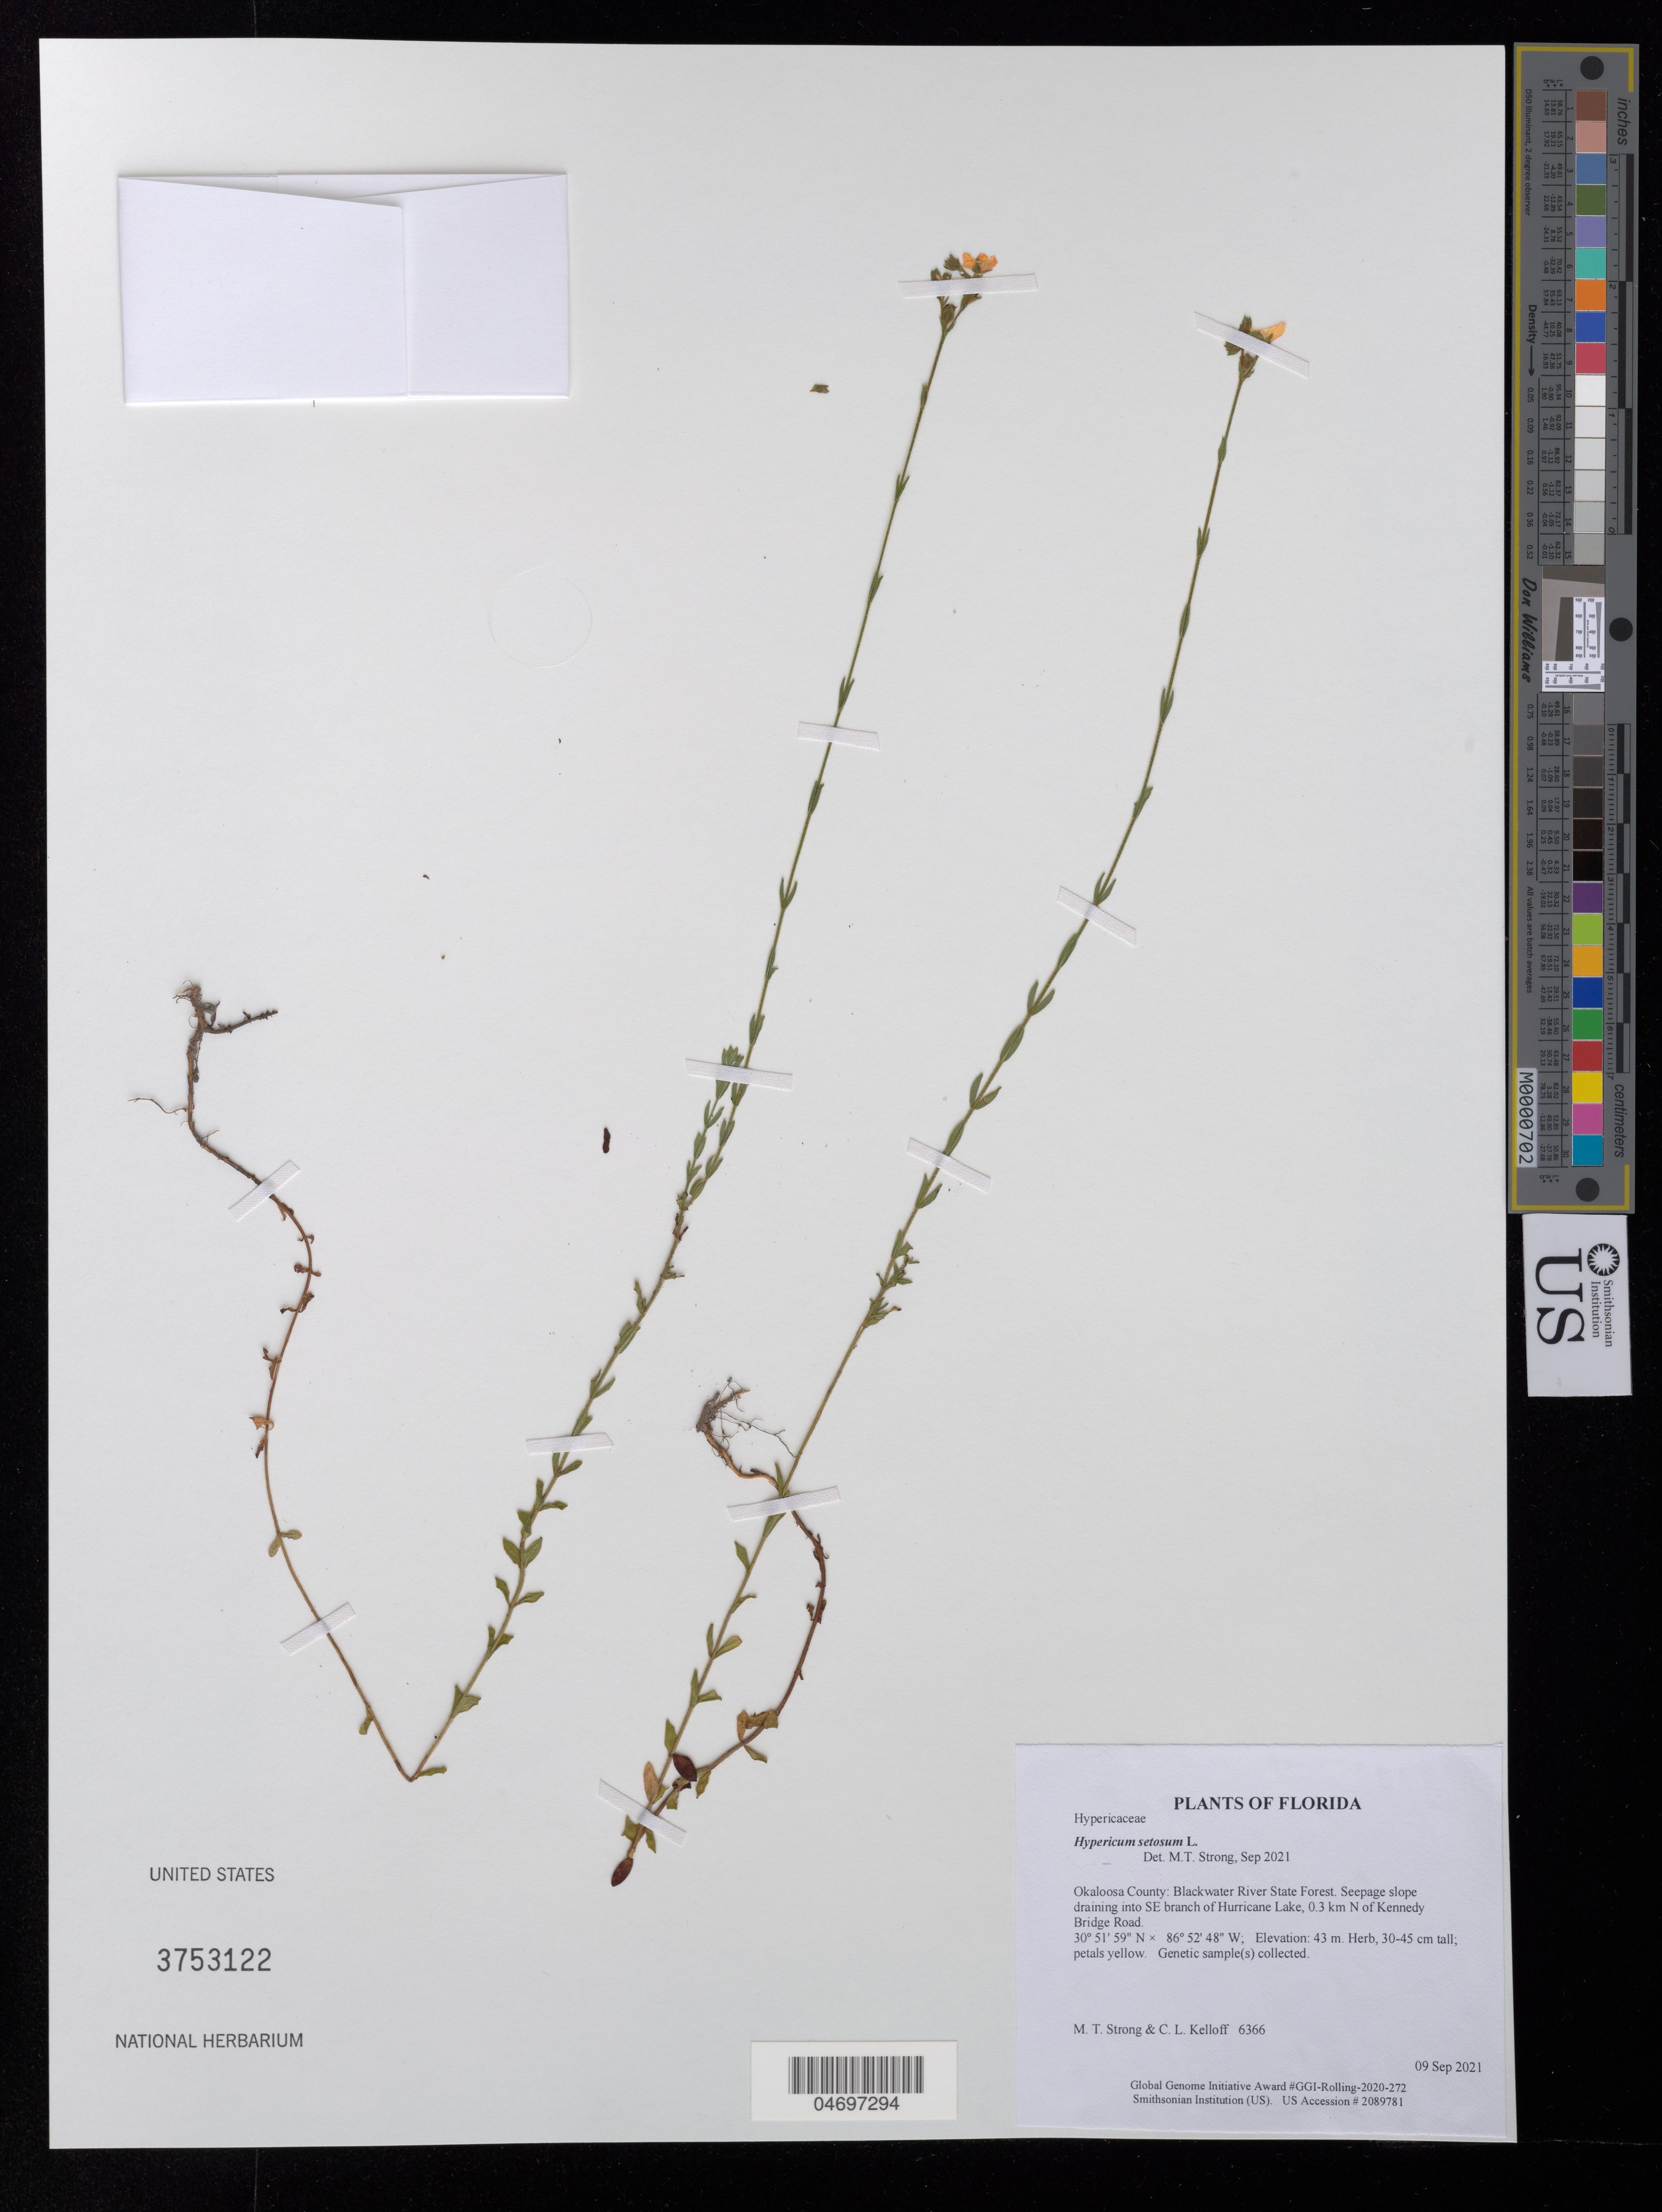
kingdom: Plantae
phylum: Tracheophyta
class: Magnoliopsida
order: Malpighiales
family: Hypericaceae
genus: Hypericum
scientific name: Hypericum setosum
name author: L.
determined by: Strong, Mark T.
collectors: M. T. Strong & C. L. Kelloff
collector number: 6366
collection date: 2021-09-09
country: United States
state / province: Florida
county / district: Okaloosa County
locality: Blackwater River State Forest. Seepage slope draining into SE branch of Hurricane Lake, 0.3 km N of Kennedy Bridge Road.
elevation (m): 43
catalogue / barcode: US 3753122